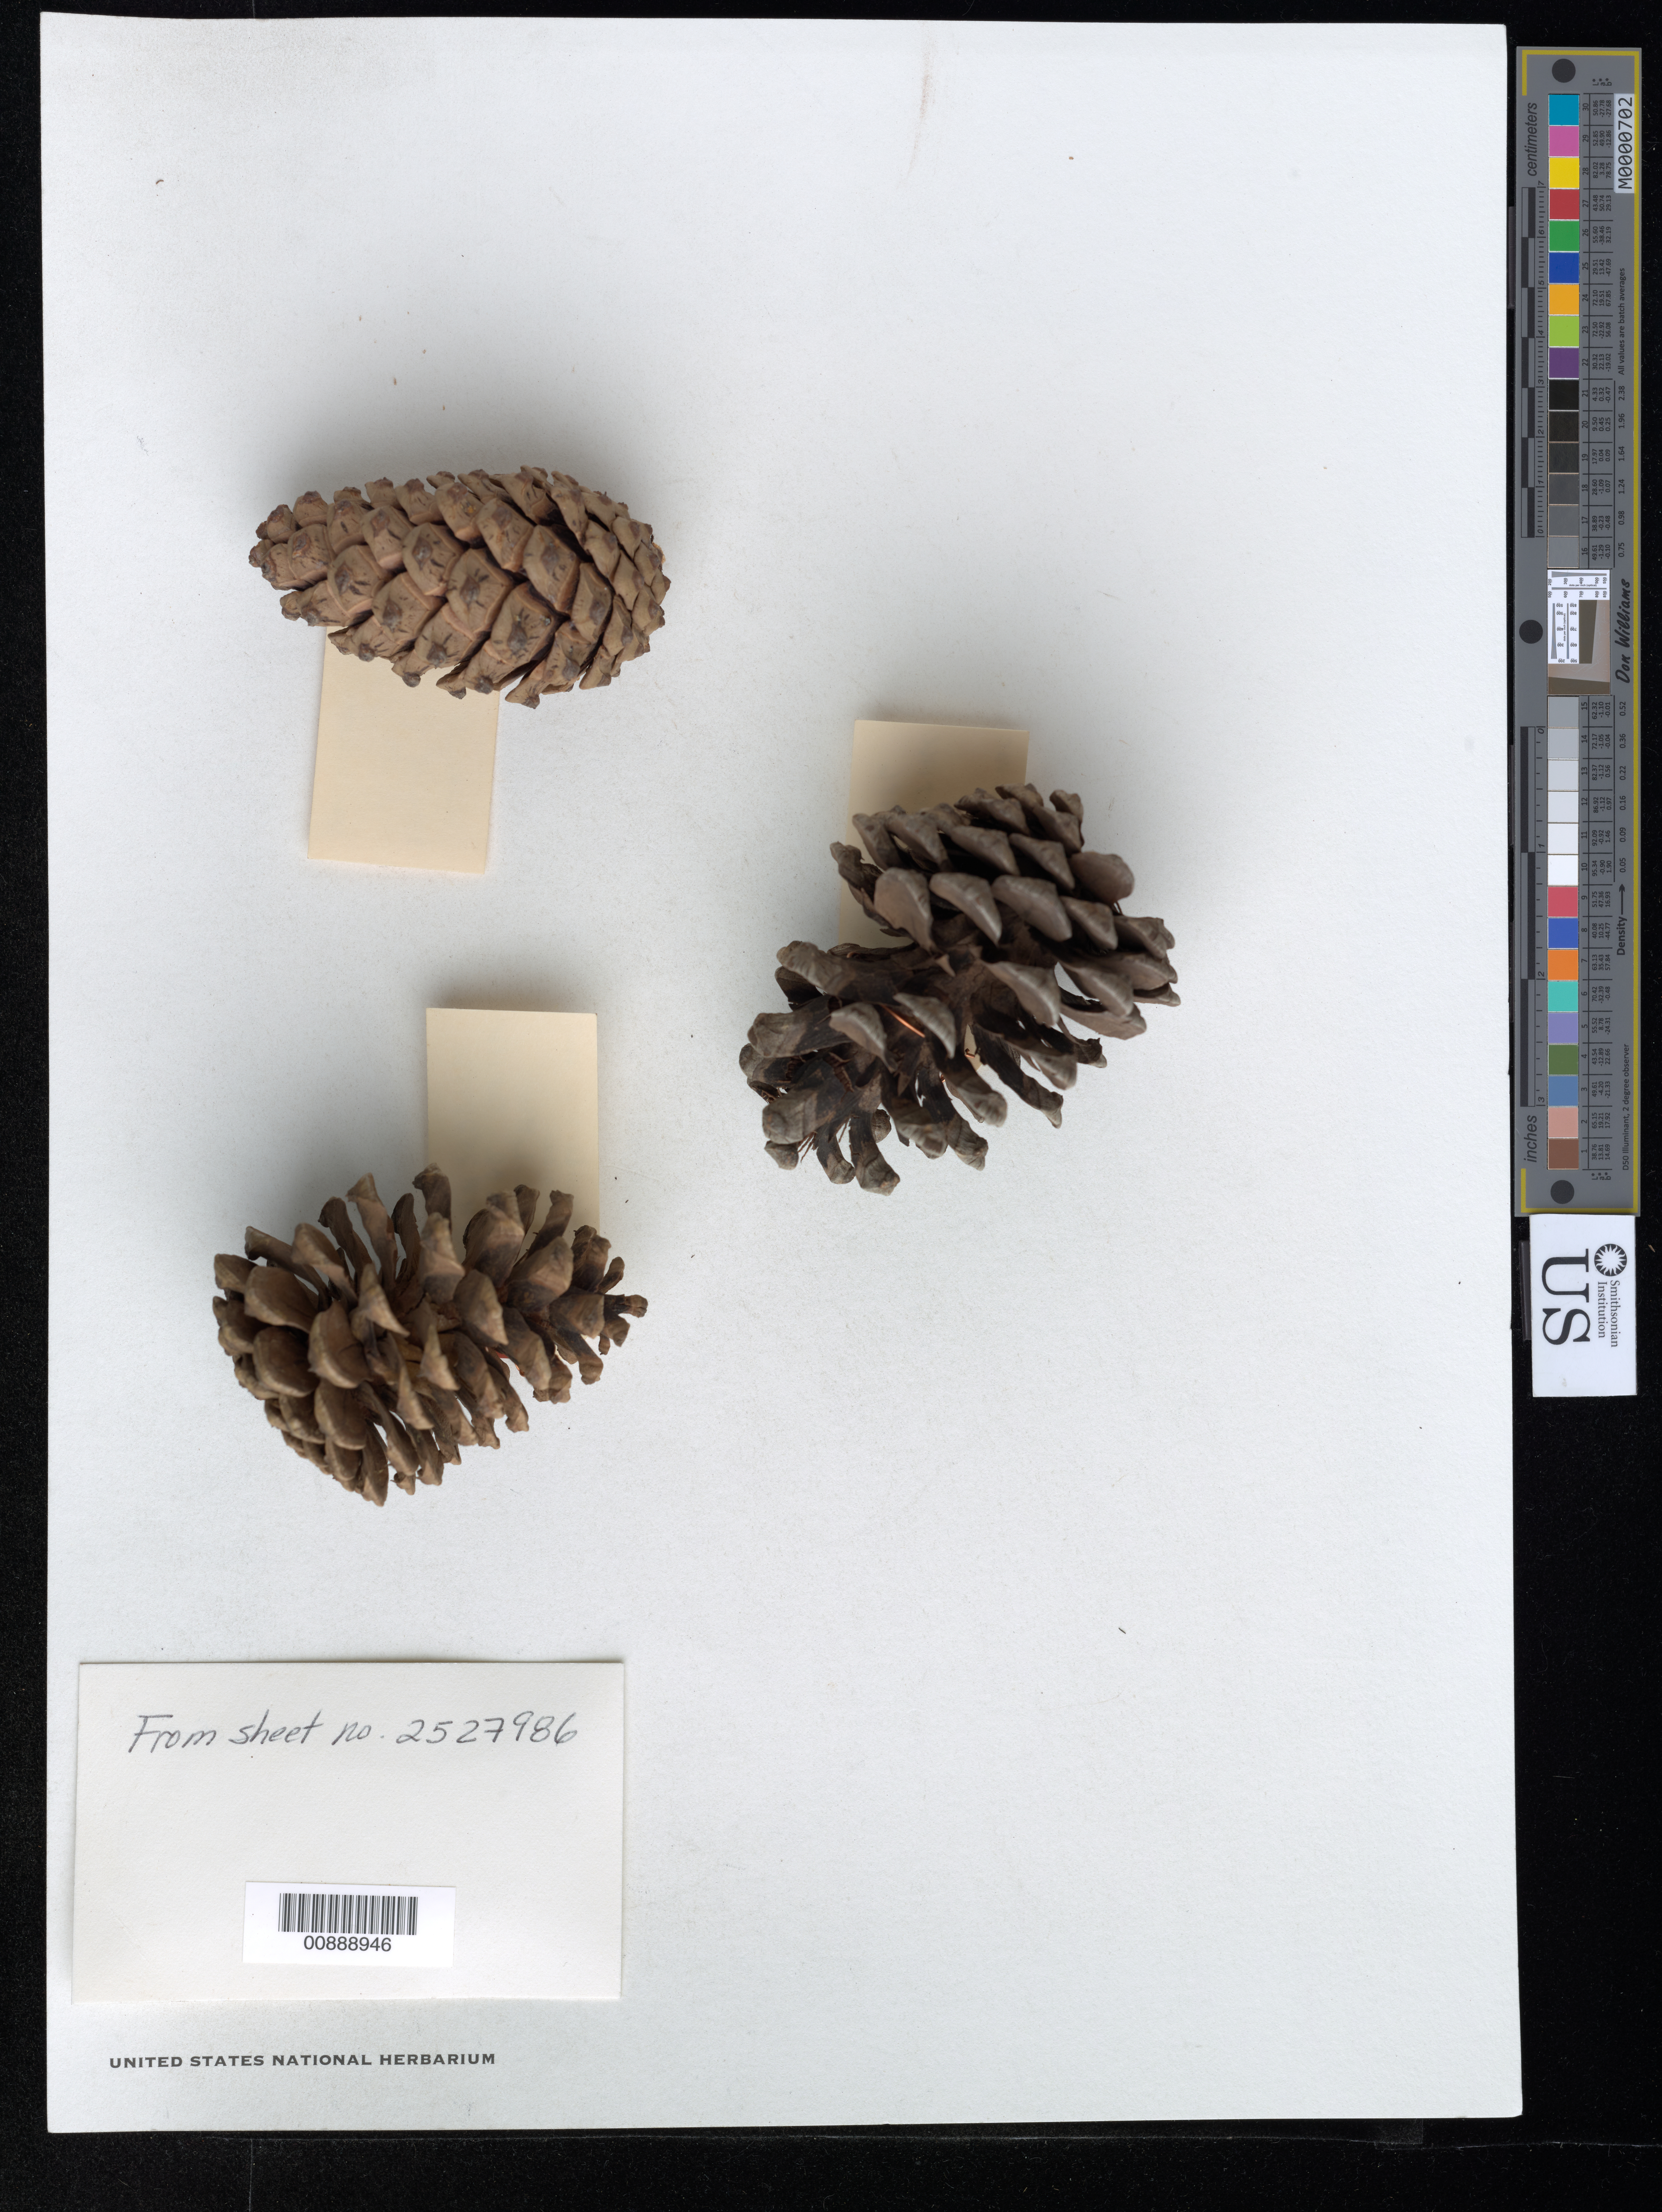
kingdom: Plantae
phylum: Tracheophyta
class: Pinopsida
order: Pinales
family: Pinaceae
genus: Pinus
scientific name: Pinus ponderosa var. arizonica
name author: (Engelm.) Shaw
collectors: E. L. Little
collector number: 17932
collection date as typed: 08 Oct 1960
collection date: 1960-10-08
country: Mexico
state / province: Chihuahua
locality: Mesa del Huracán, 60 km. N of Madera, Chihuahua.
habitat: Pine forest.